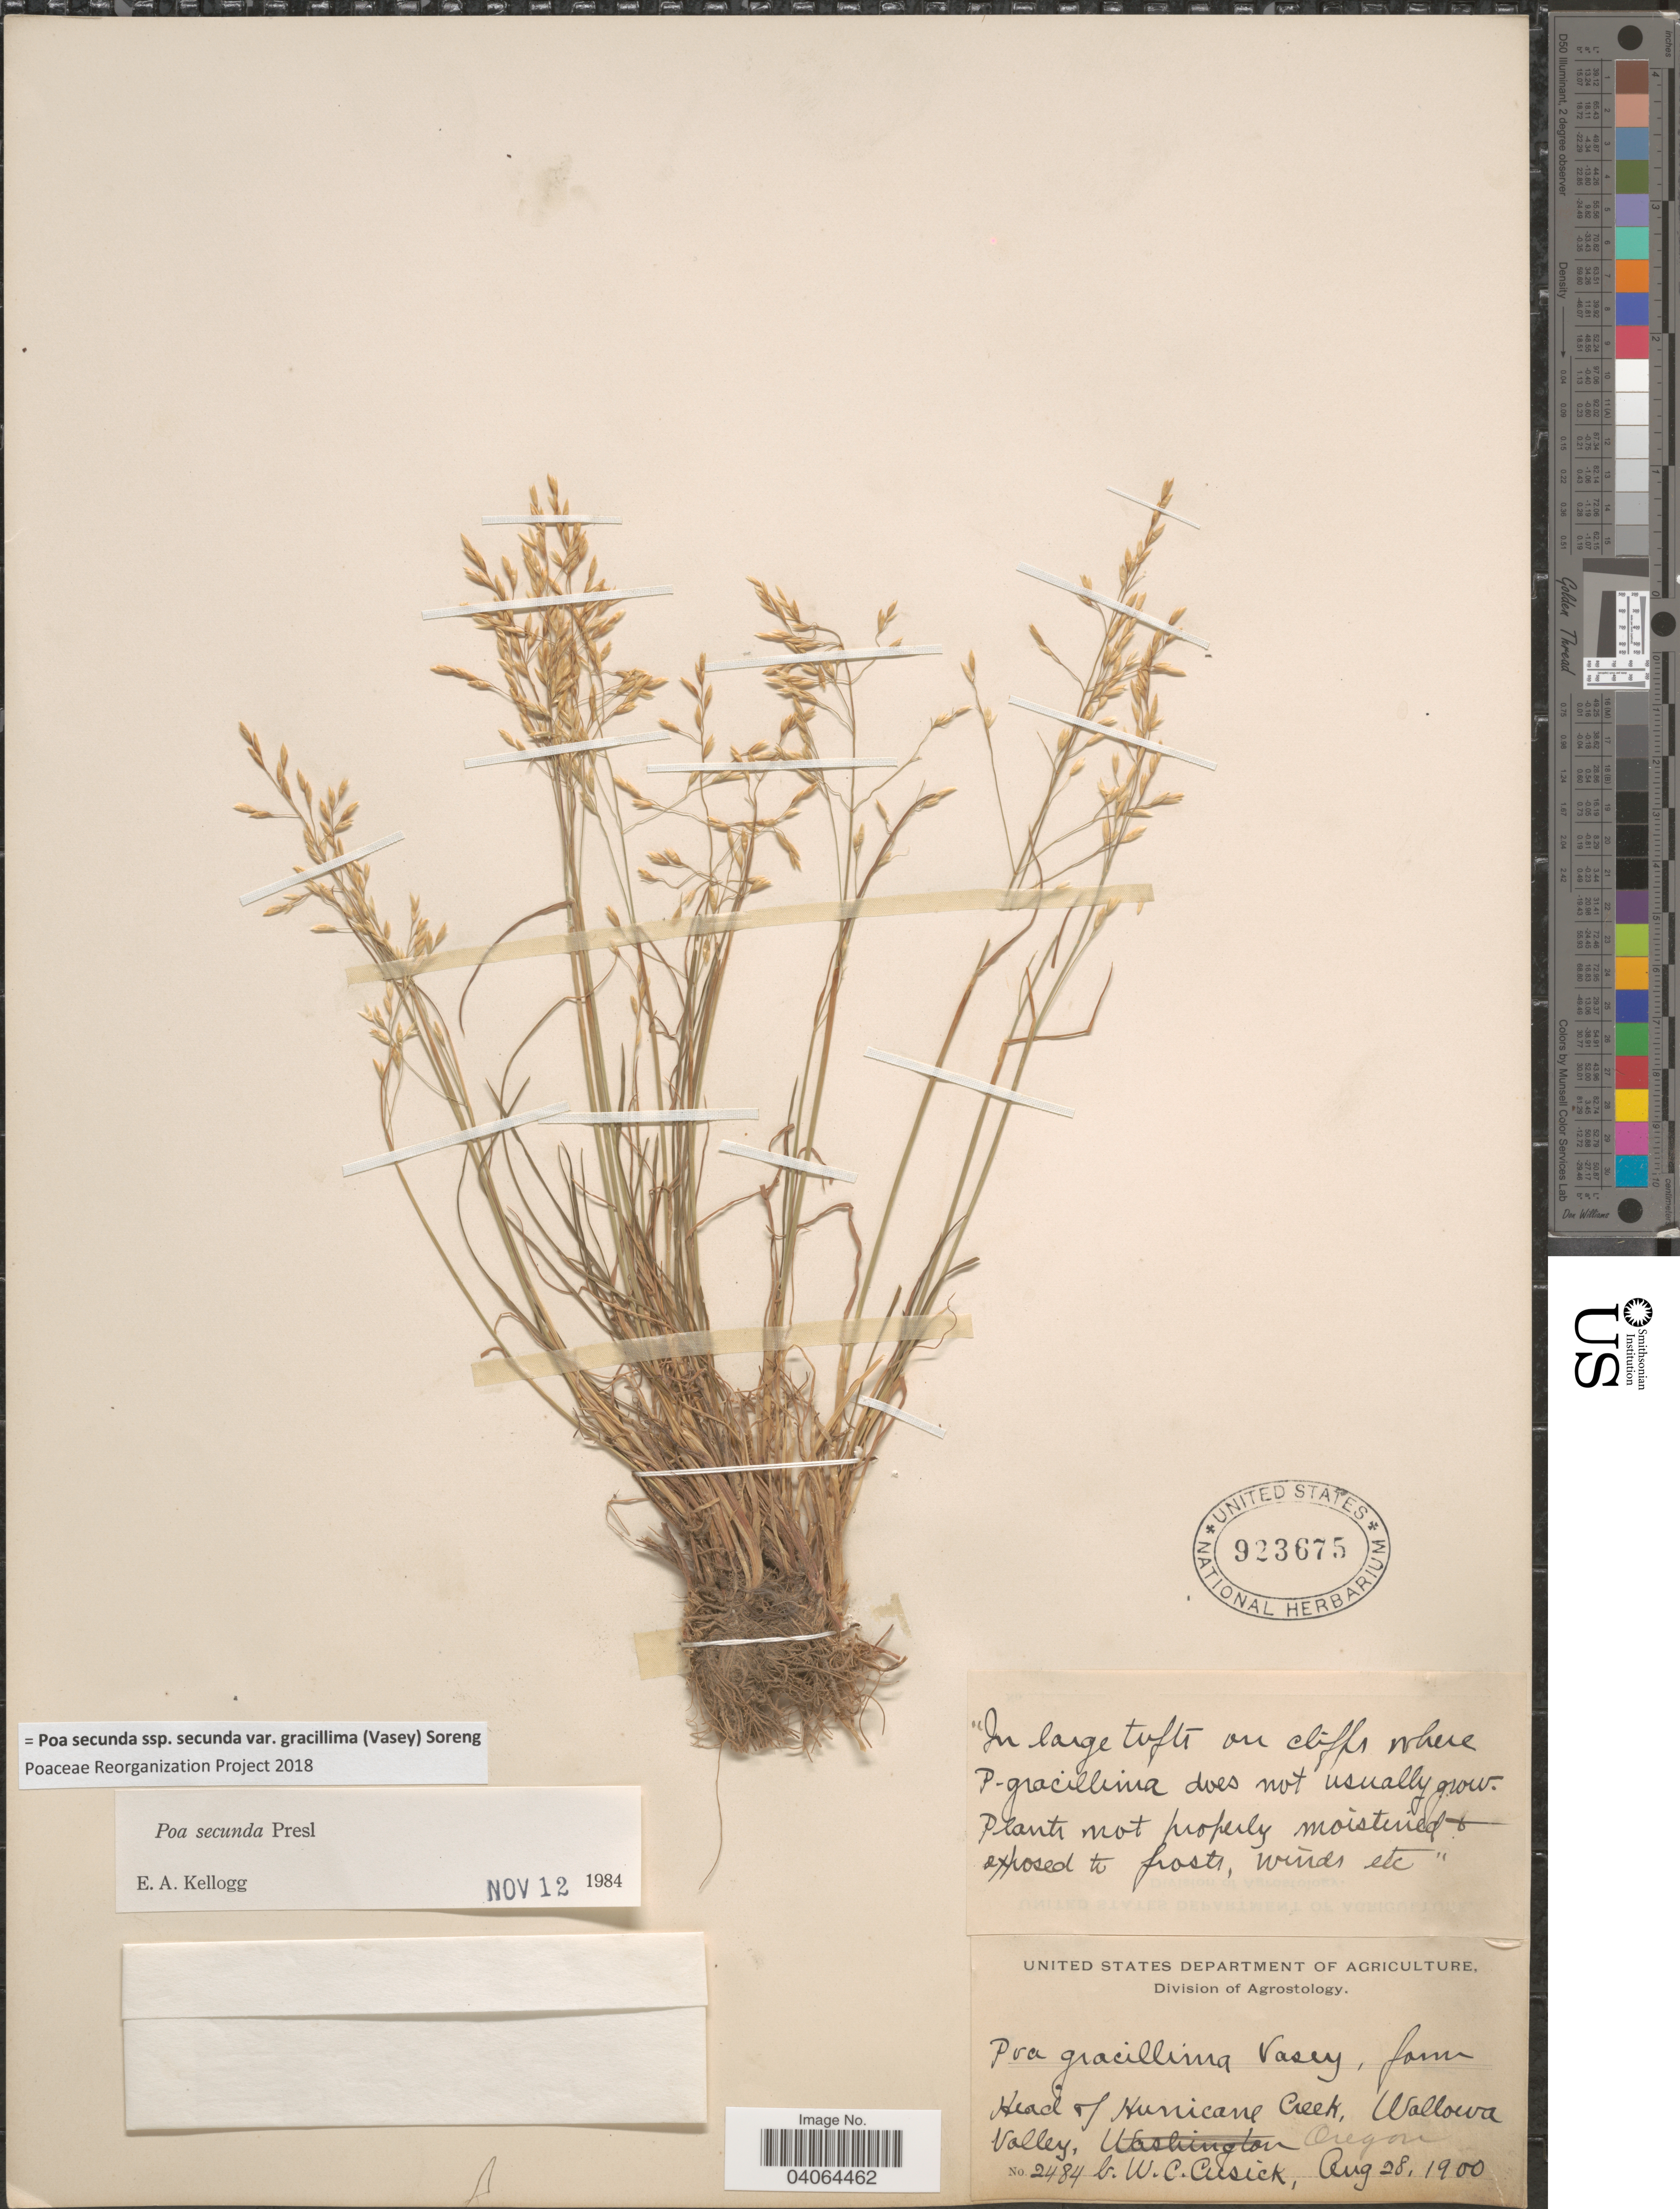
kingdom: Plantae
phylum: Tracheophyta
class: Liliopsida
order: Poales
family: Poaceae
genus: Poa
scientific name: Poa secunda subsp. secunda var. gracillima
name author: (Vasey) Soreng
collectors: W. C. Cusick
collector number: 2484b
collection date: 1900-08-28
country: United States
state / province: Oregon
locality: Head of Hurricane Creek, Wallowa Valley.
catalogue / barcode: US 923675